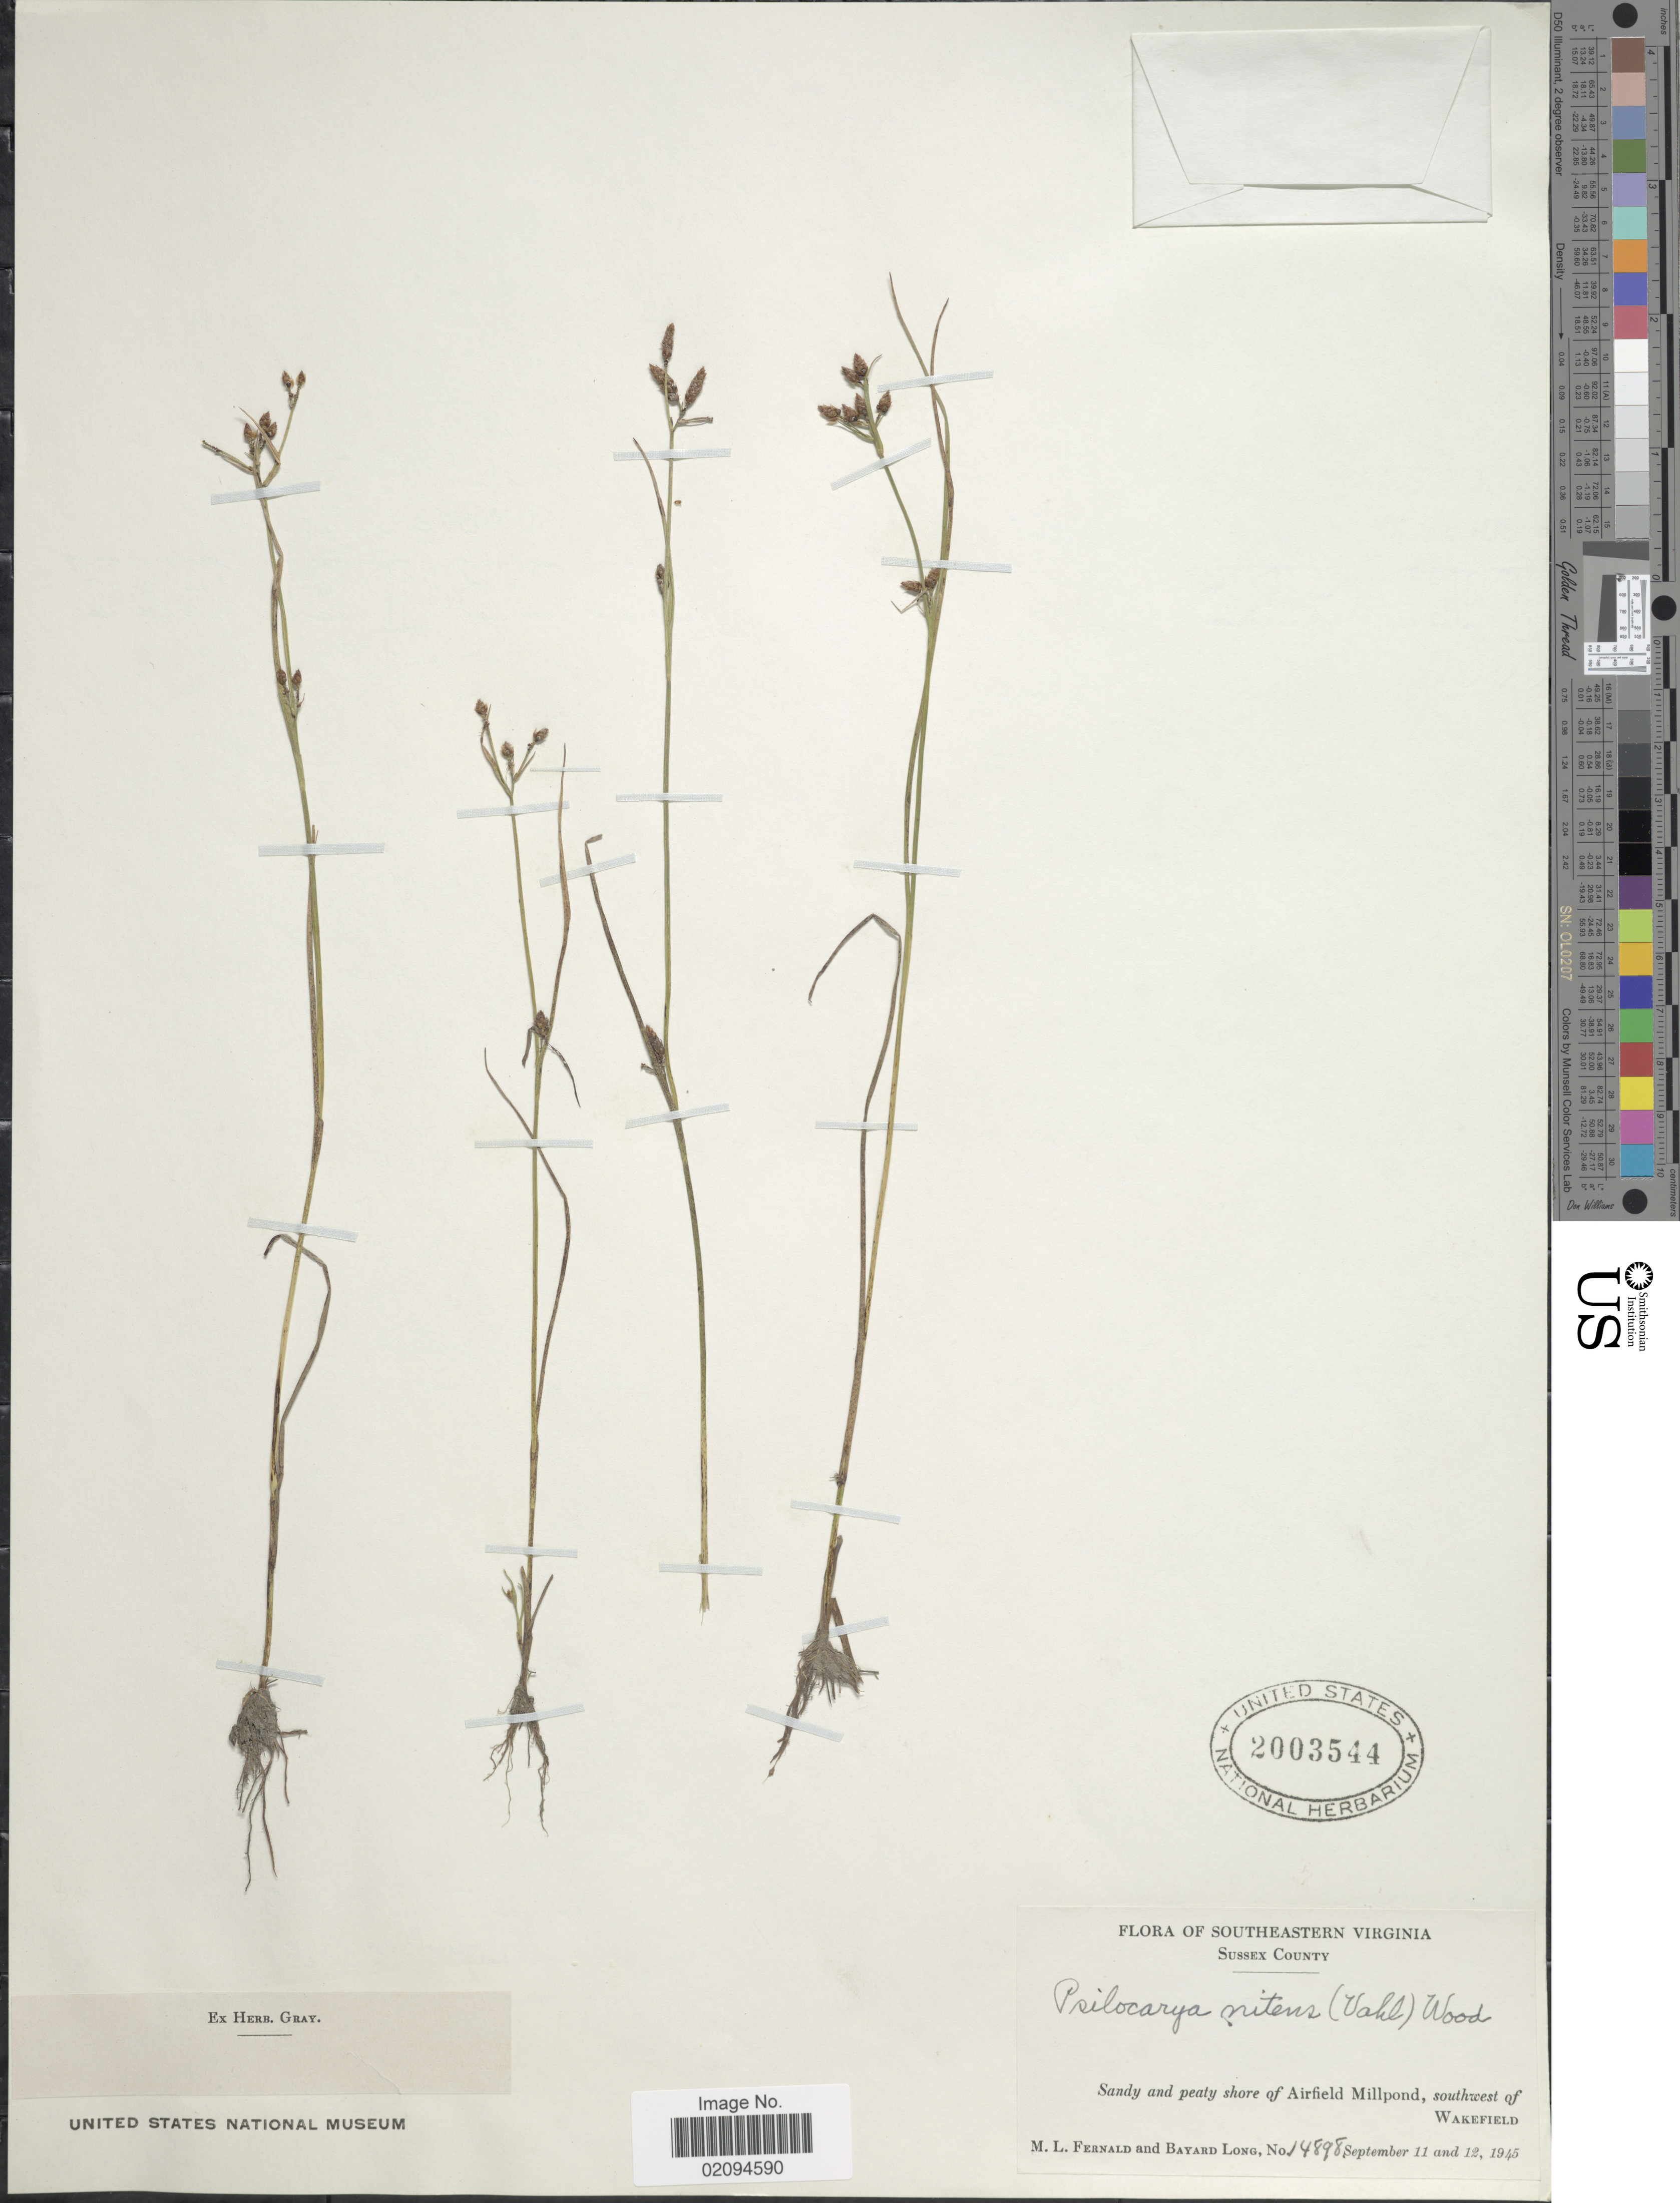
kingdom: Plantae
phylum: Tracheophyta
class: Liliopsida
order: Poales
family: Cyperaceae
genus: Rhynchospora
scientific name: Rhynchospora nitens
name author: (Vahl) A. Gray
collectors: M. L. Fernald & B. Long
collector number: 14898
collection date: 1945-09-11/1945-09-12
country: United States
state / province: Virginia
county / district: Sussex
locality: Southeastern Virginia. Sussex County. Sandy and peaty shore of Airfield Millpond, southwest of Wakefield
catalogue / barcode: US 2003544